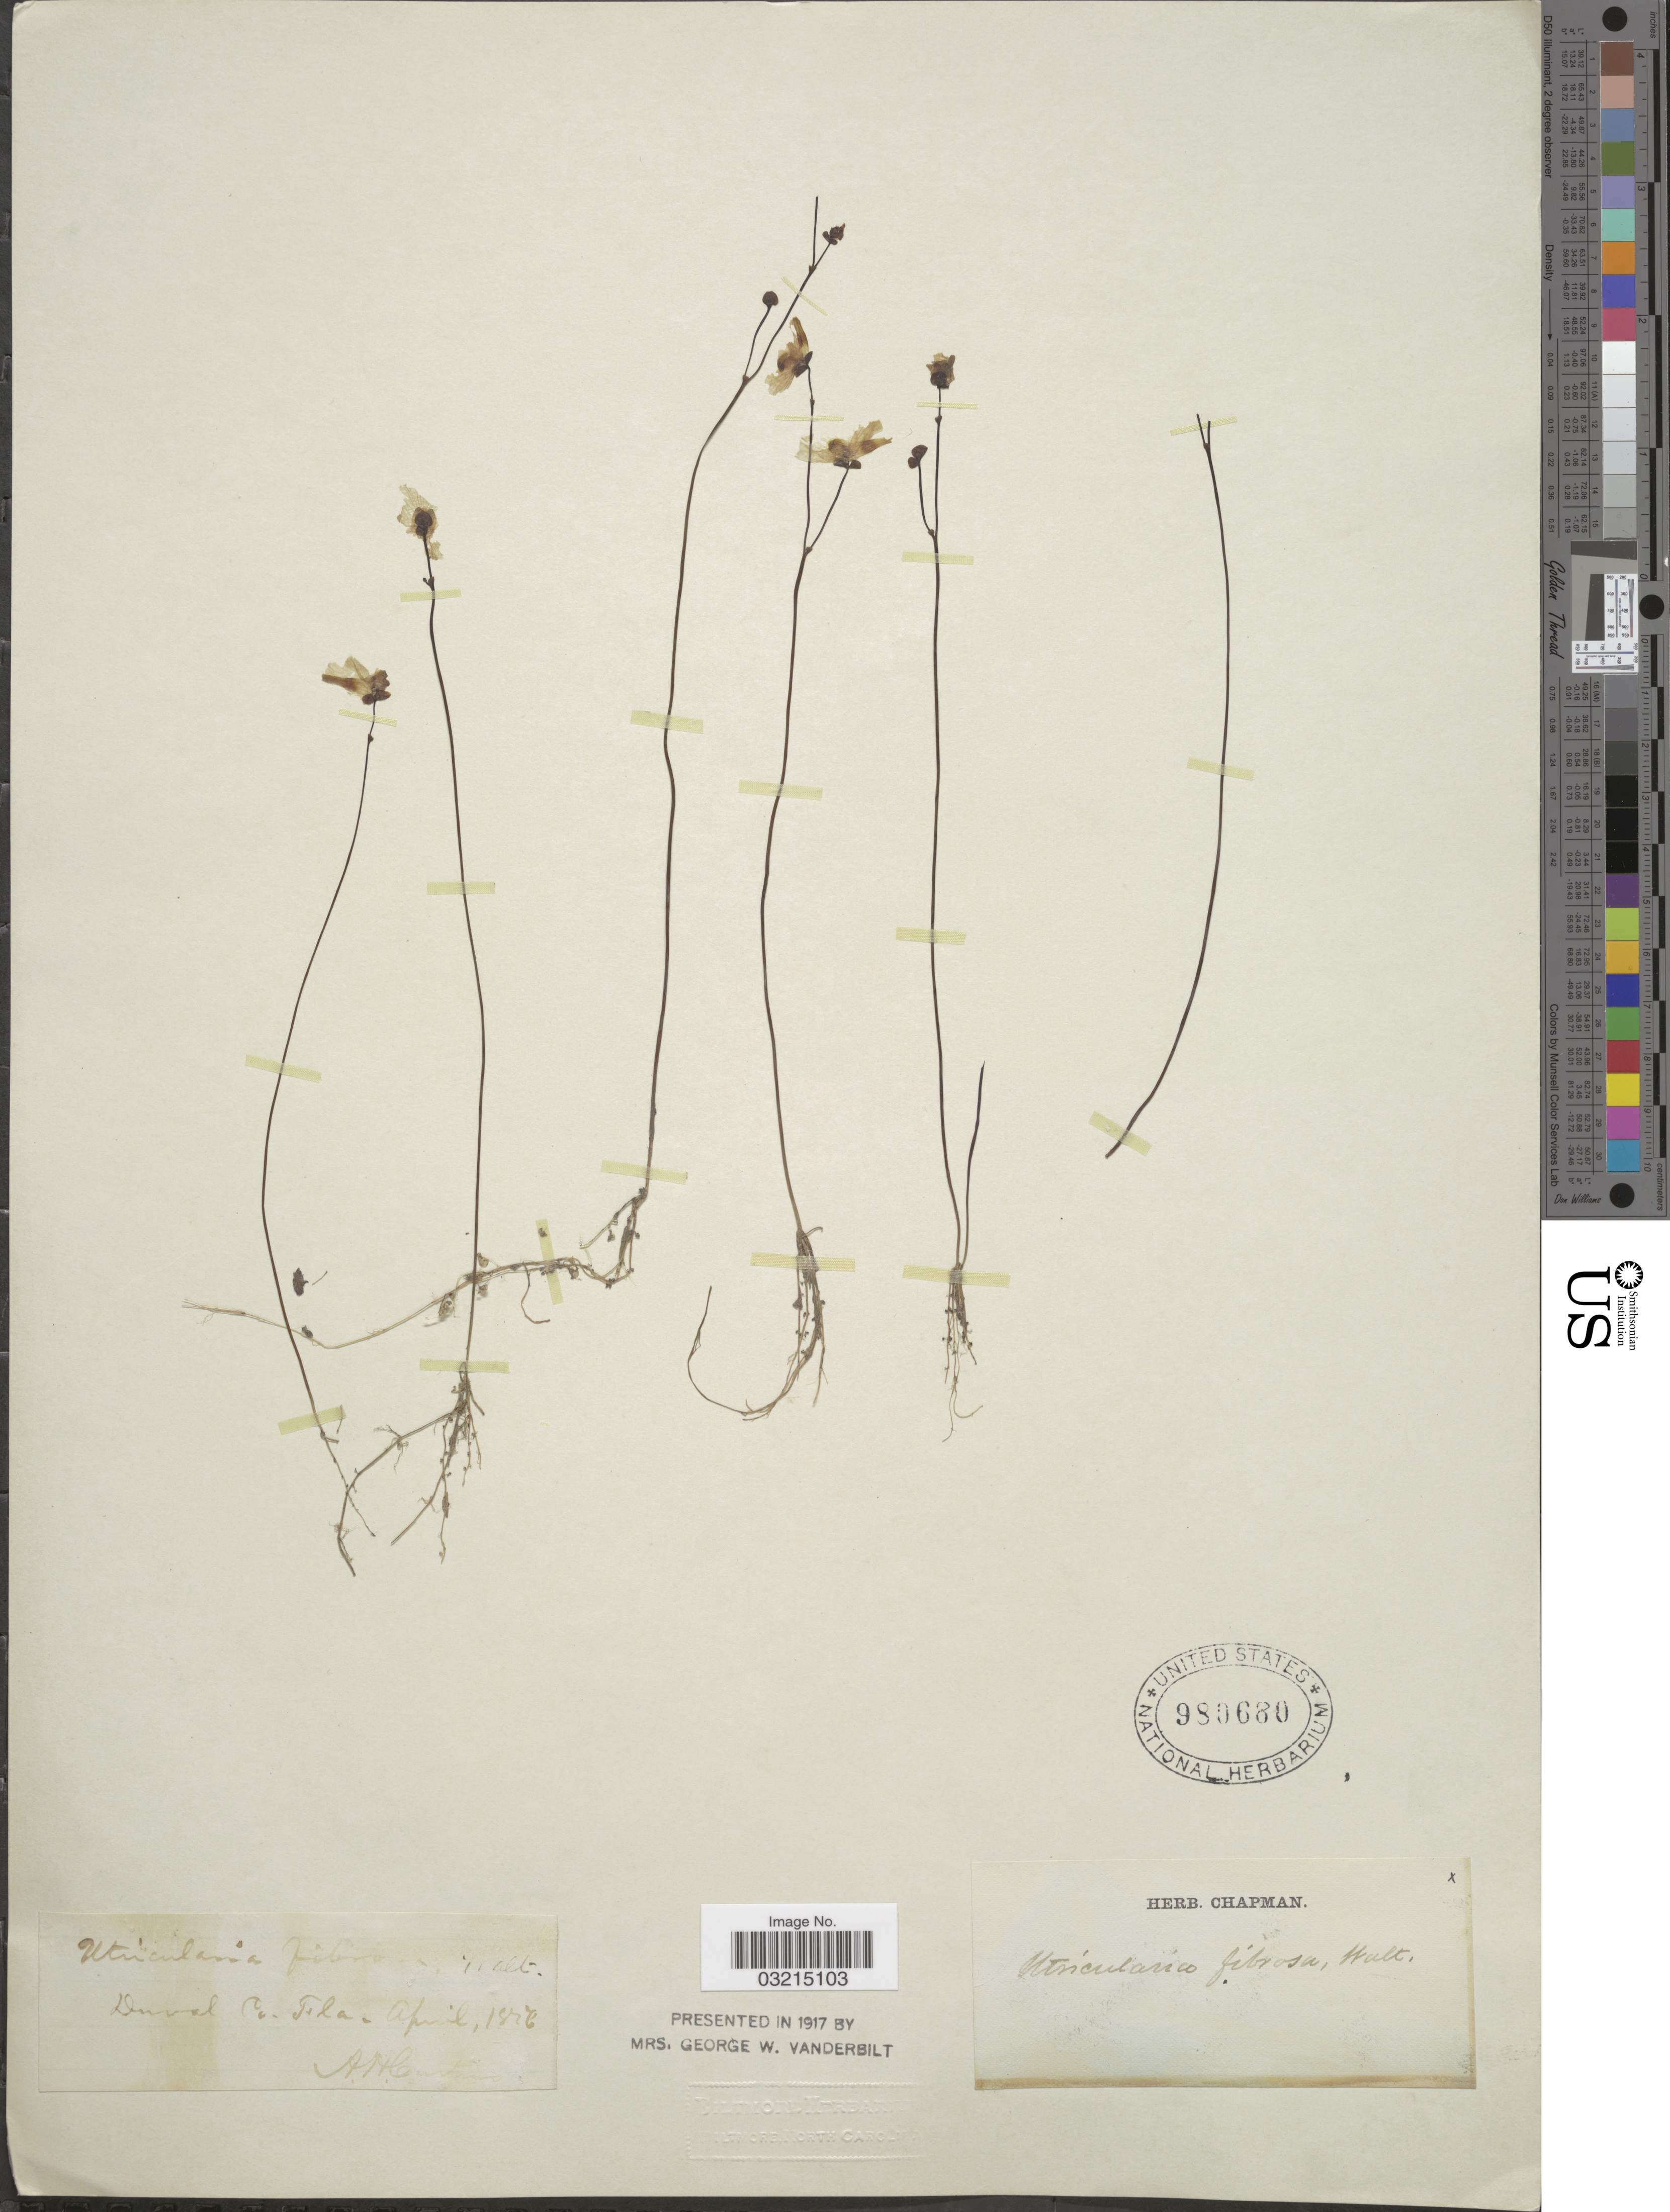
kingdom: Plantae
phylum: Tracheophyta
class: Magnoliopsida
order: Lamiales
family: Lentibulariaceae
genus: Utricularia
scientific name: Utricularia gibba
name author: L.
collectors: A. H. Curtiss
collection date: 1816-04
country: United States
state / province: Florida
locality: Duval Co.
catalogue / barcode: US 980680